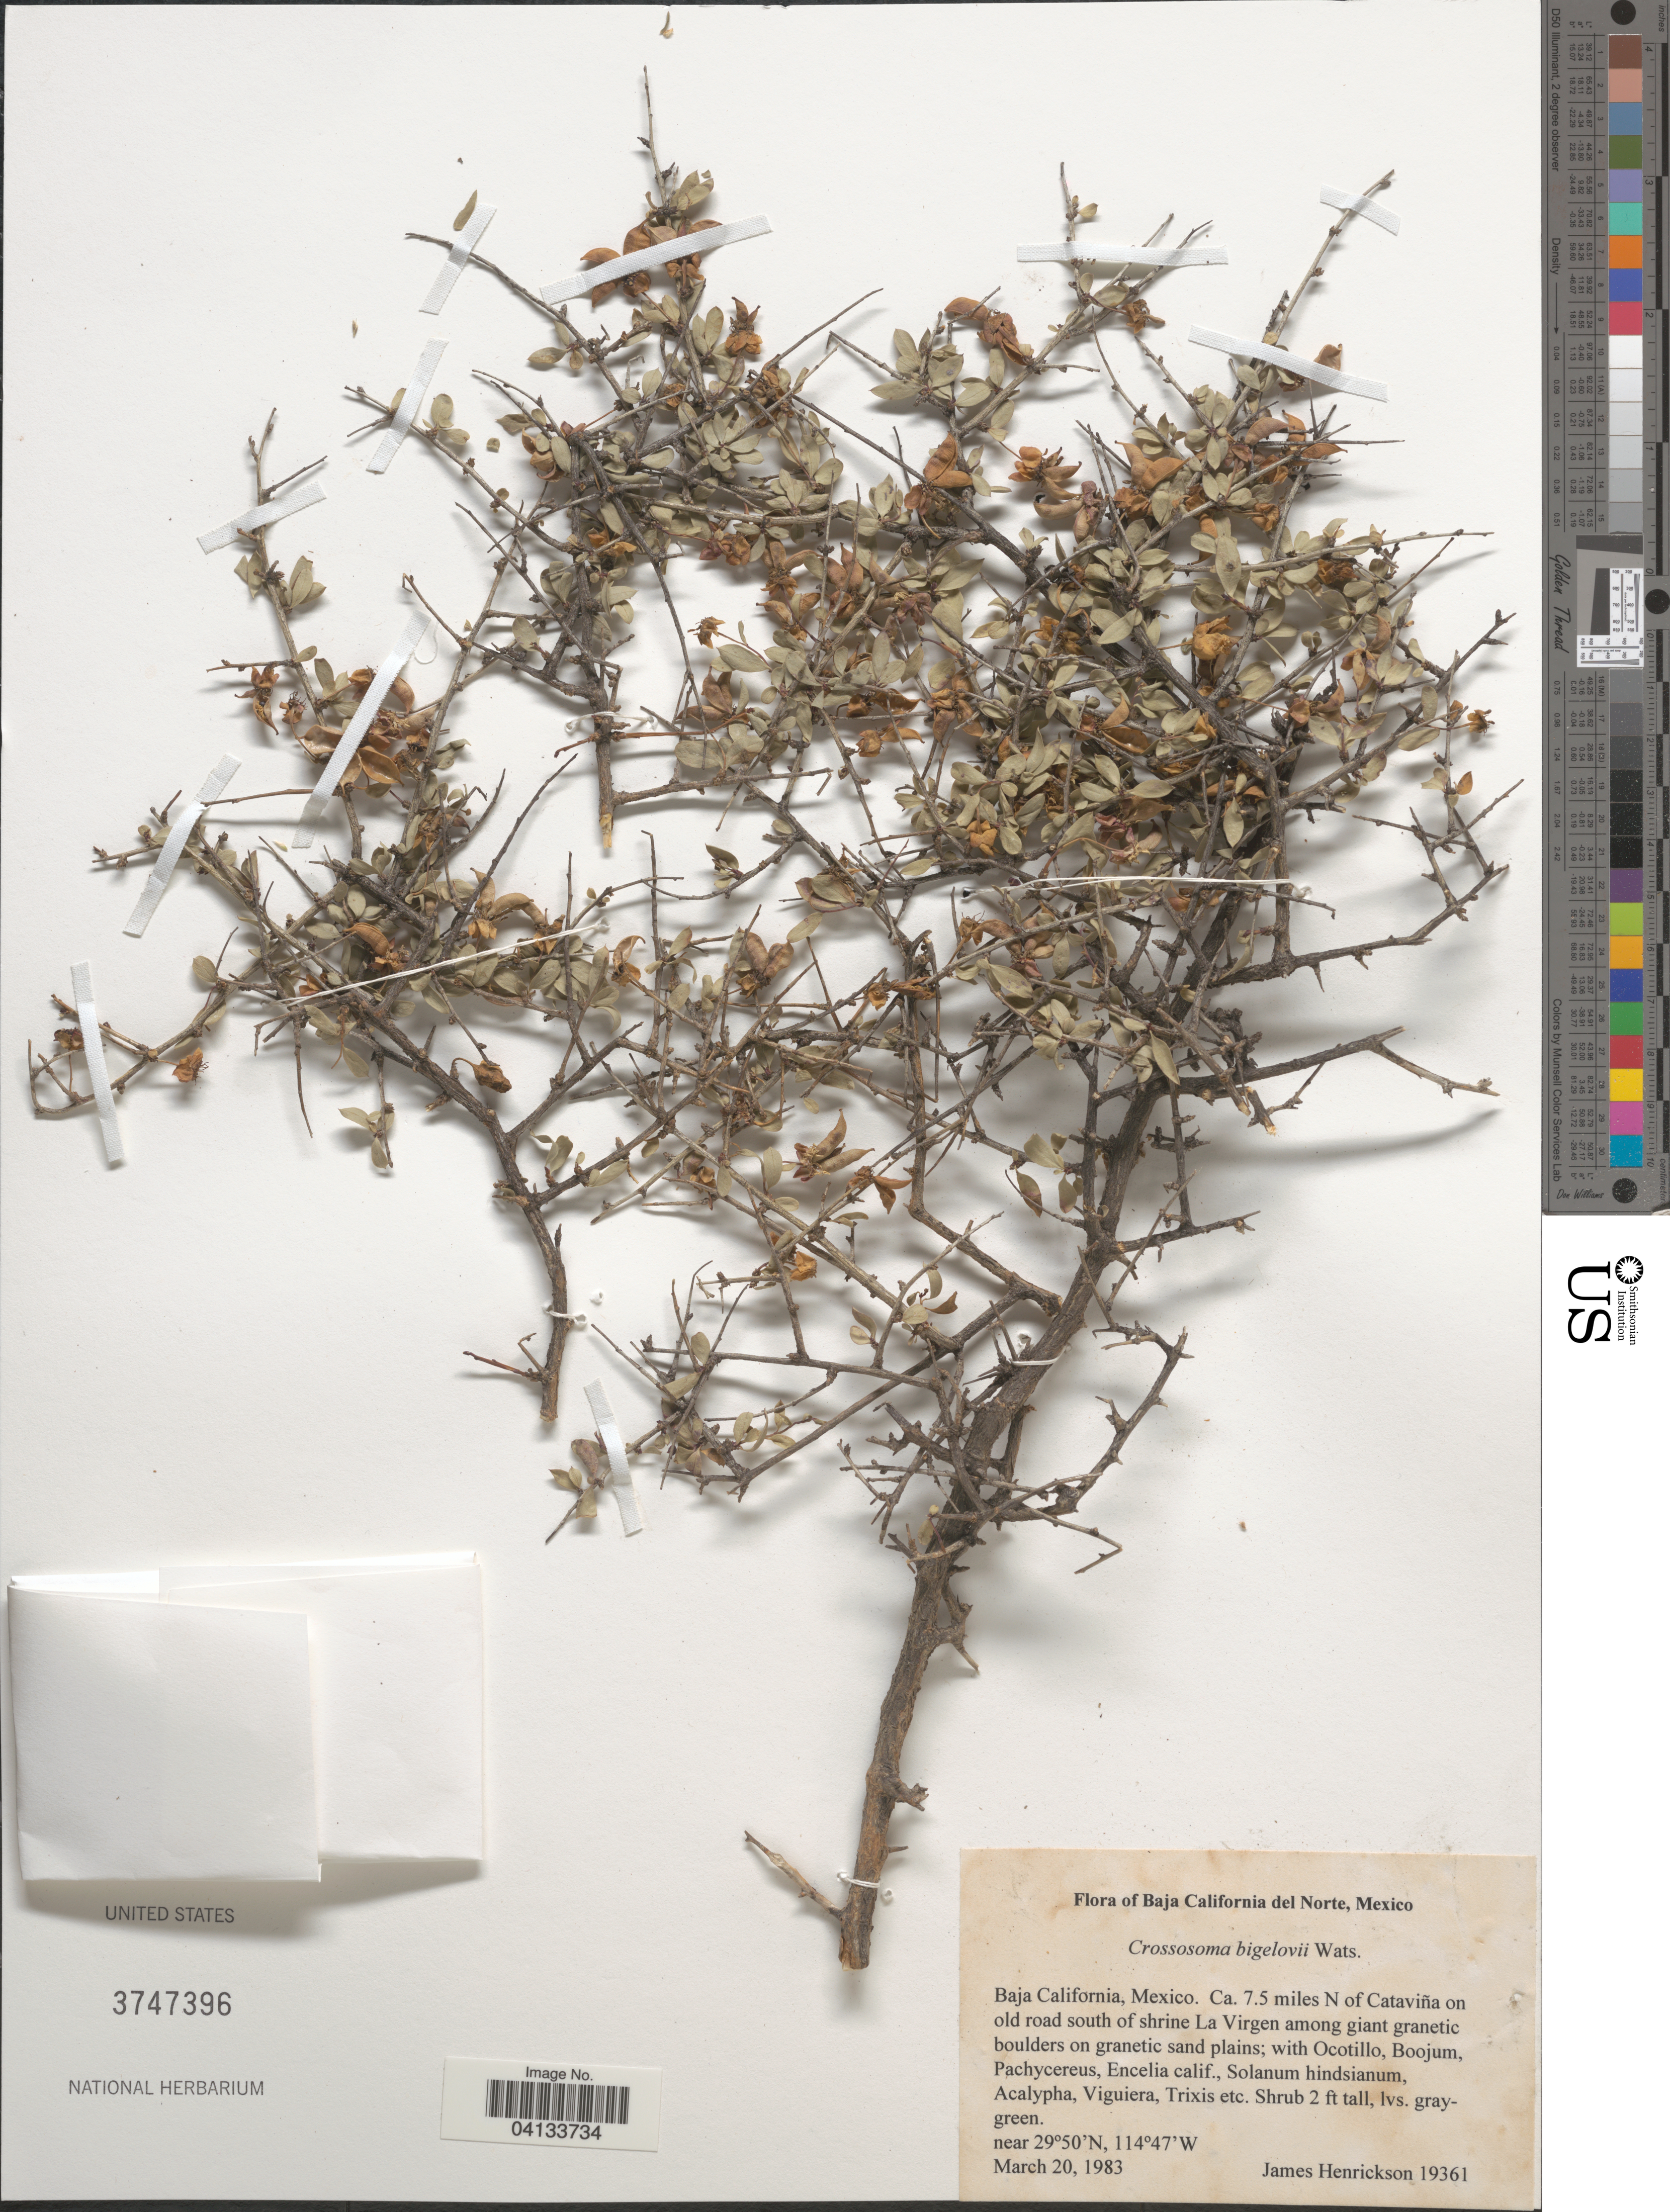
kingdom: Plantae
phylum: Tracheophyta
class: Magnoliopsida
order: Crossosomatales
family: Crossosomataceae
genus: Crossosoma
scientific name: Crossosoma bigelovii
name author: S. Watson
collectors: J. Henrickson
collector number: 19361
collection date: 1983-03-20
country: Mexico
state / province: Baja California Norte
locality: Baja California del Norte. Baja California. Ca. 7.5 miles N of Cataviña on old road south of shrine La Virgen among giant granetic boulders on granetic sand plains.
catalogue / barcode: US 3747396